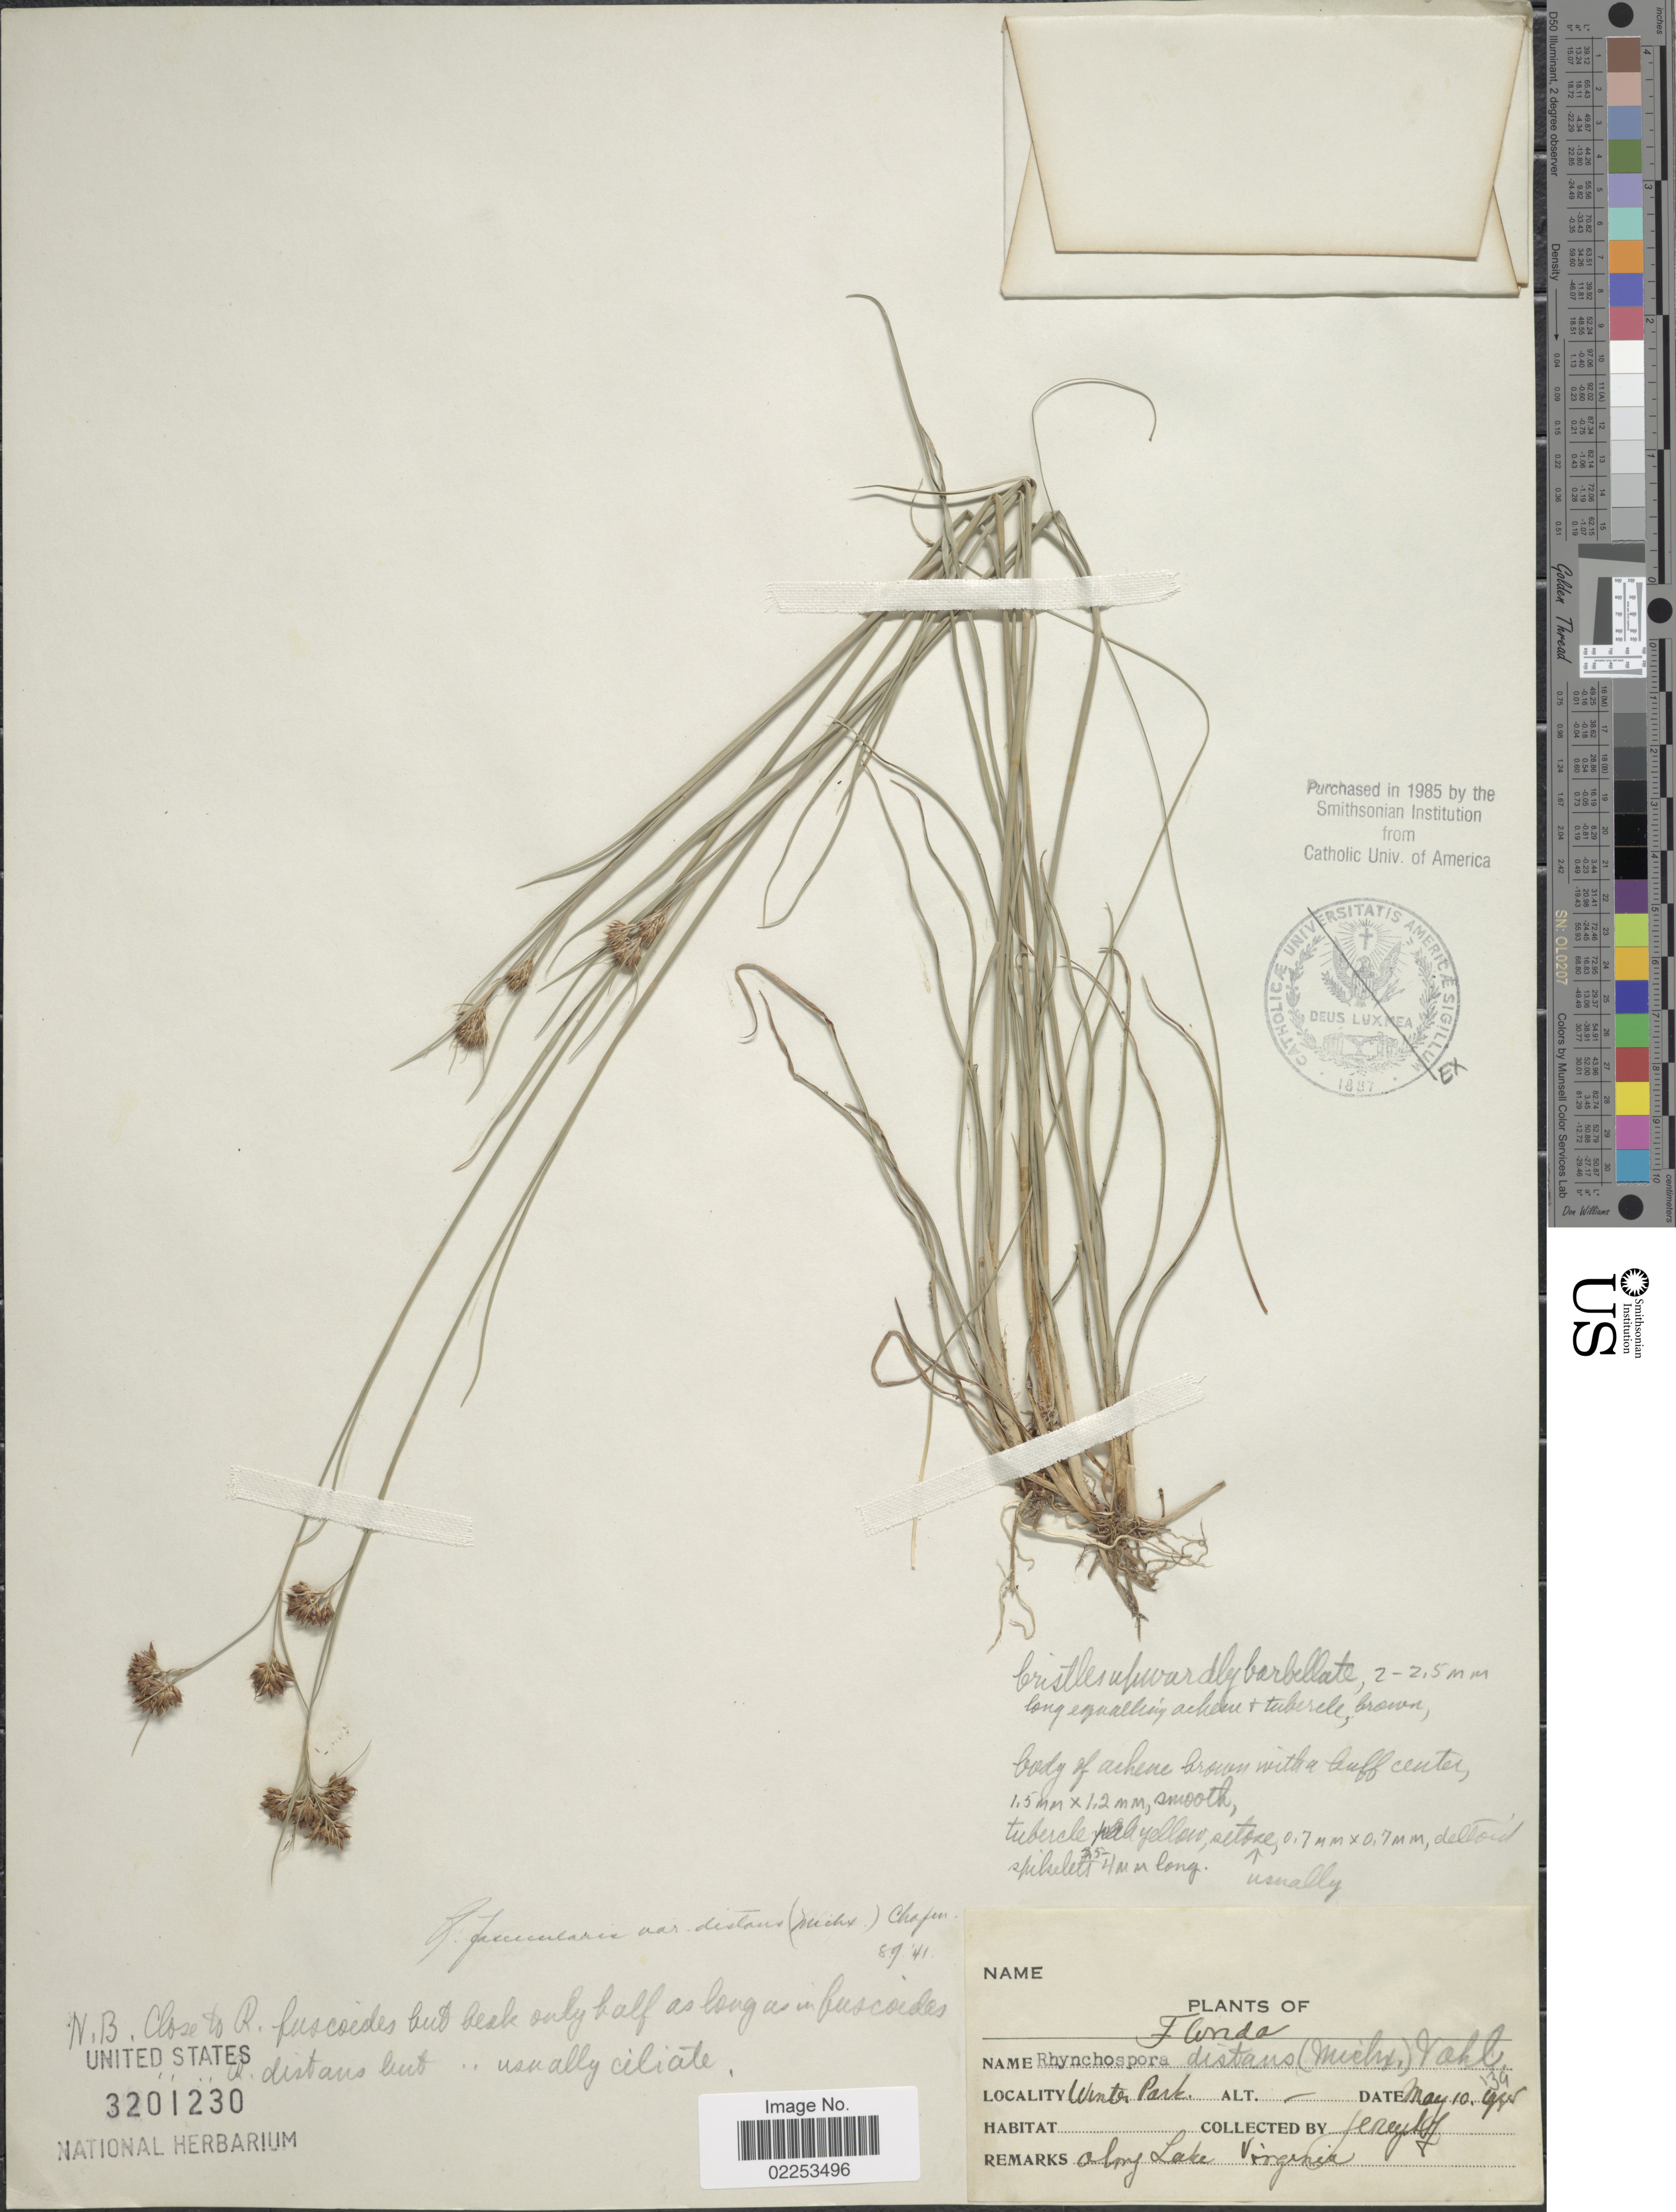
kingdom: Plantae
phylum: Tracheophyta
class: Liliopsida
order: Poales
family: Cyperaceae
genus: Rhynchospora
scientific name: Rhynchospora fascicularis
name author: (Michx.) Vahl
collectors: J. C. T. Uphof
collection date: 1939-05-10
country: United States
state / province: Florida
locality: Winter Park, along Lake Virginia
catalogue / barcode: US 3201230